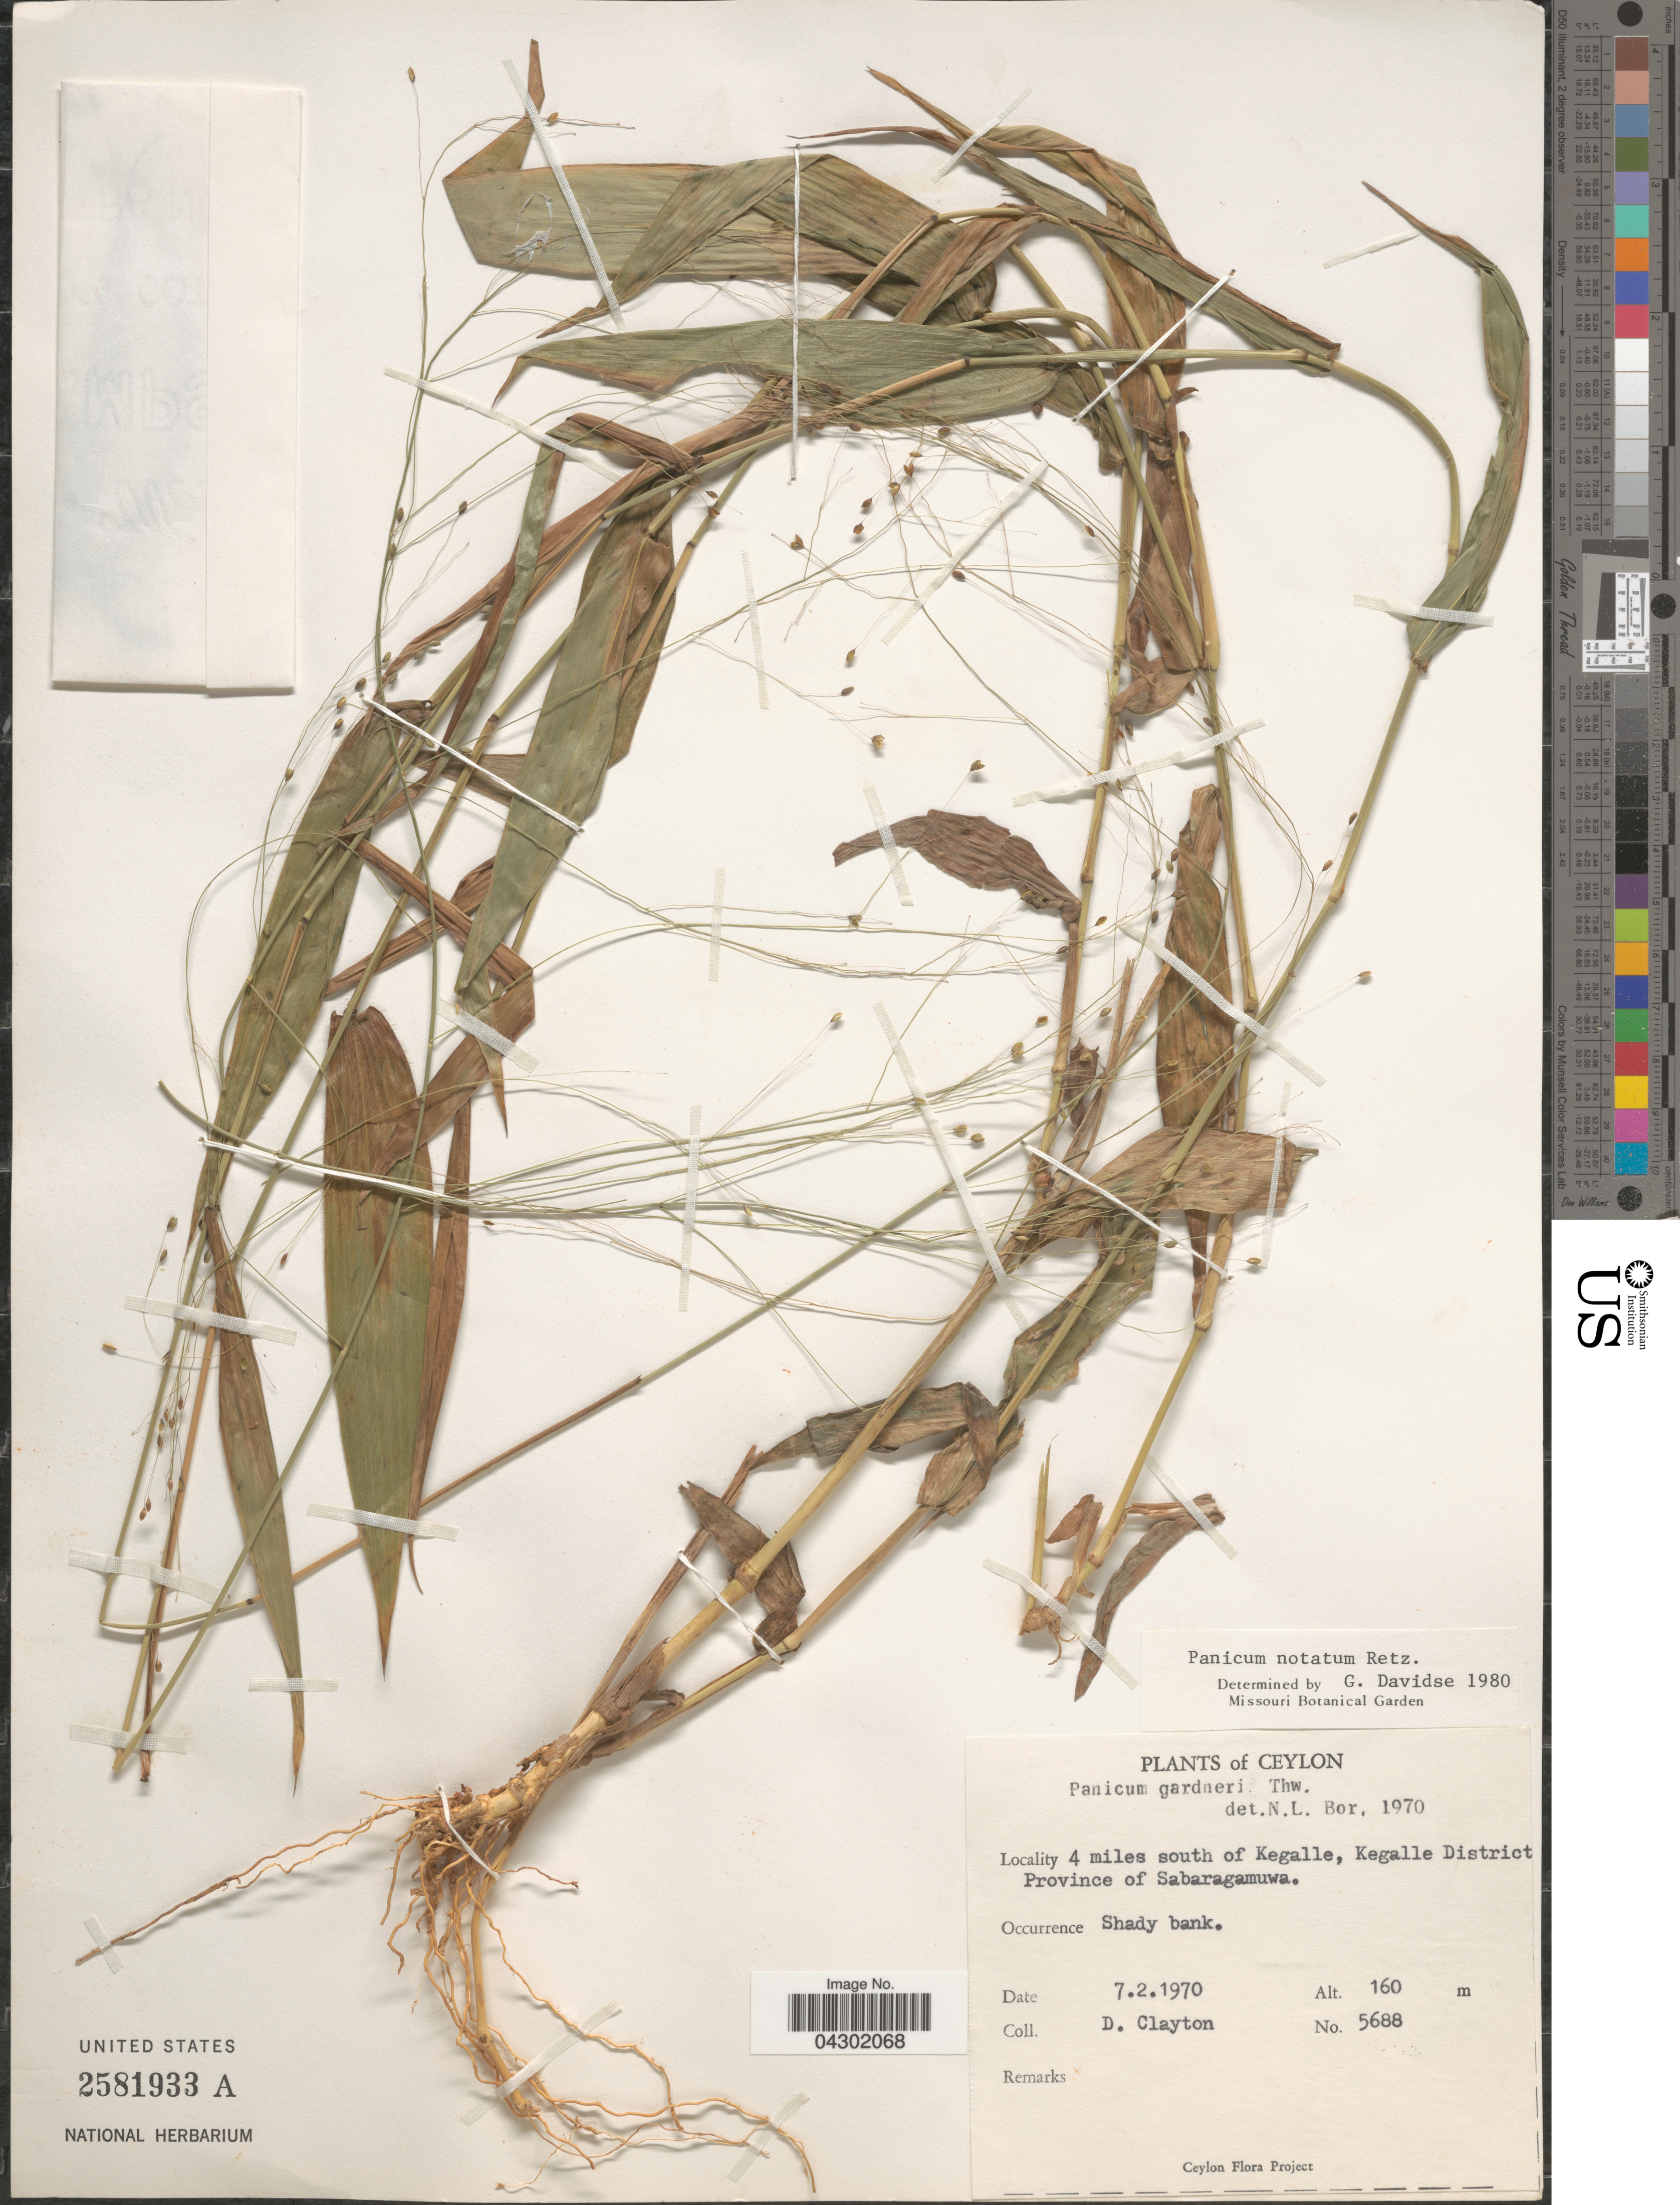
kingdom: Plantae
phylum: Tracheophyta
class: Liliopsida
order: Poales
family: Poaceae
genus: Panicum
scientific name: Panicum notatum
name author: Retz.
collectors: D. Clayton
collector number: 5688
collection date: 1970-02-07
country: Sri Lanka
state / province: Sabaragamuwa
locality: Ceylon. 4 miles south of Kegalle, Kegalle District.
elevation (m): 160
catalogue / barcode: US 2581933A